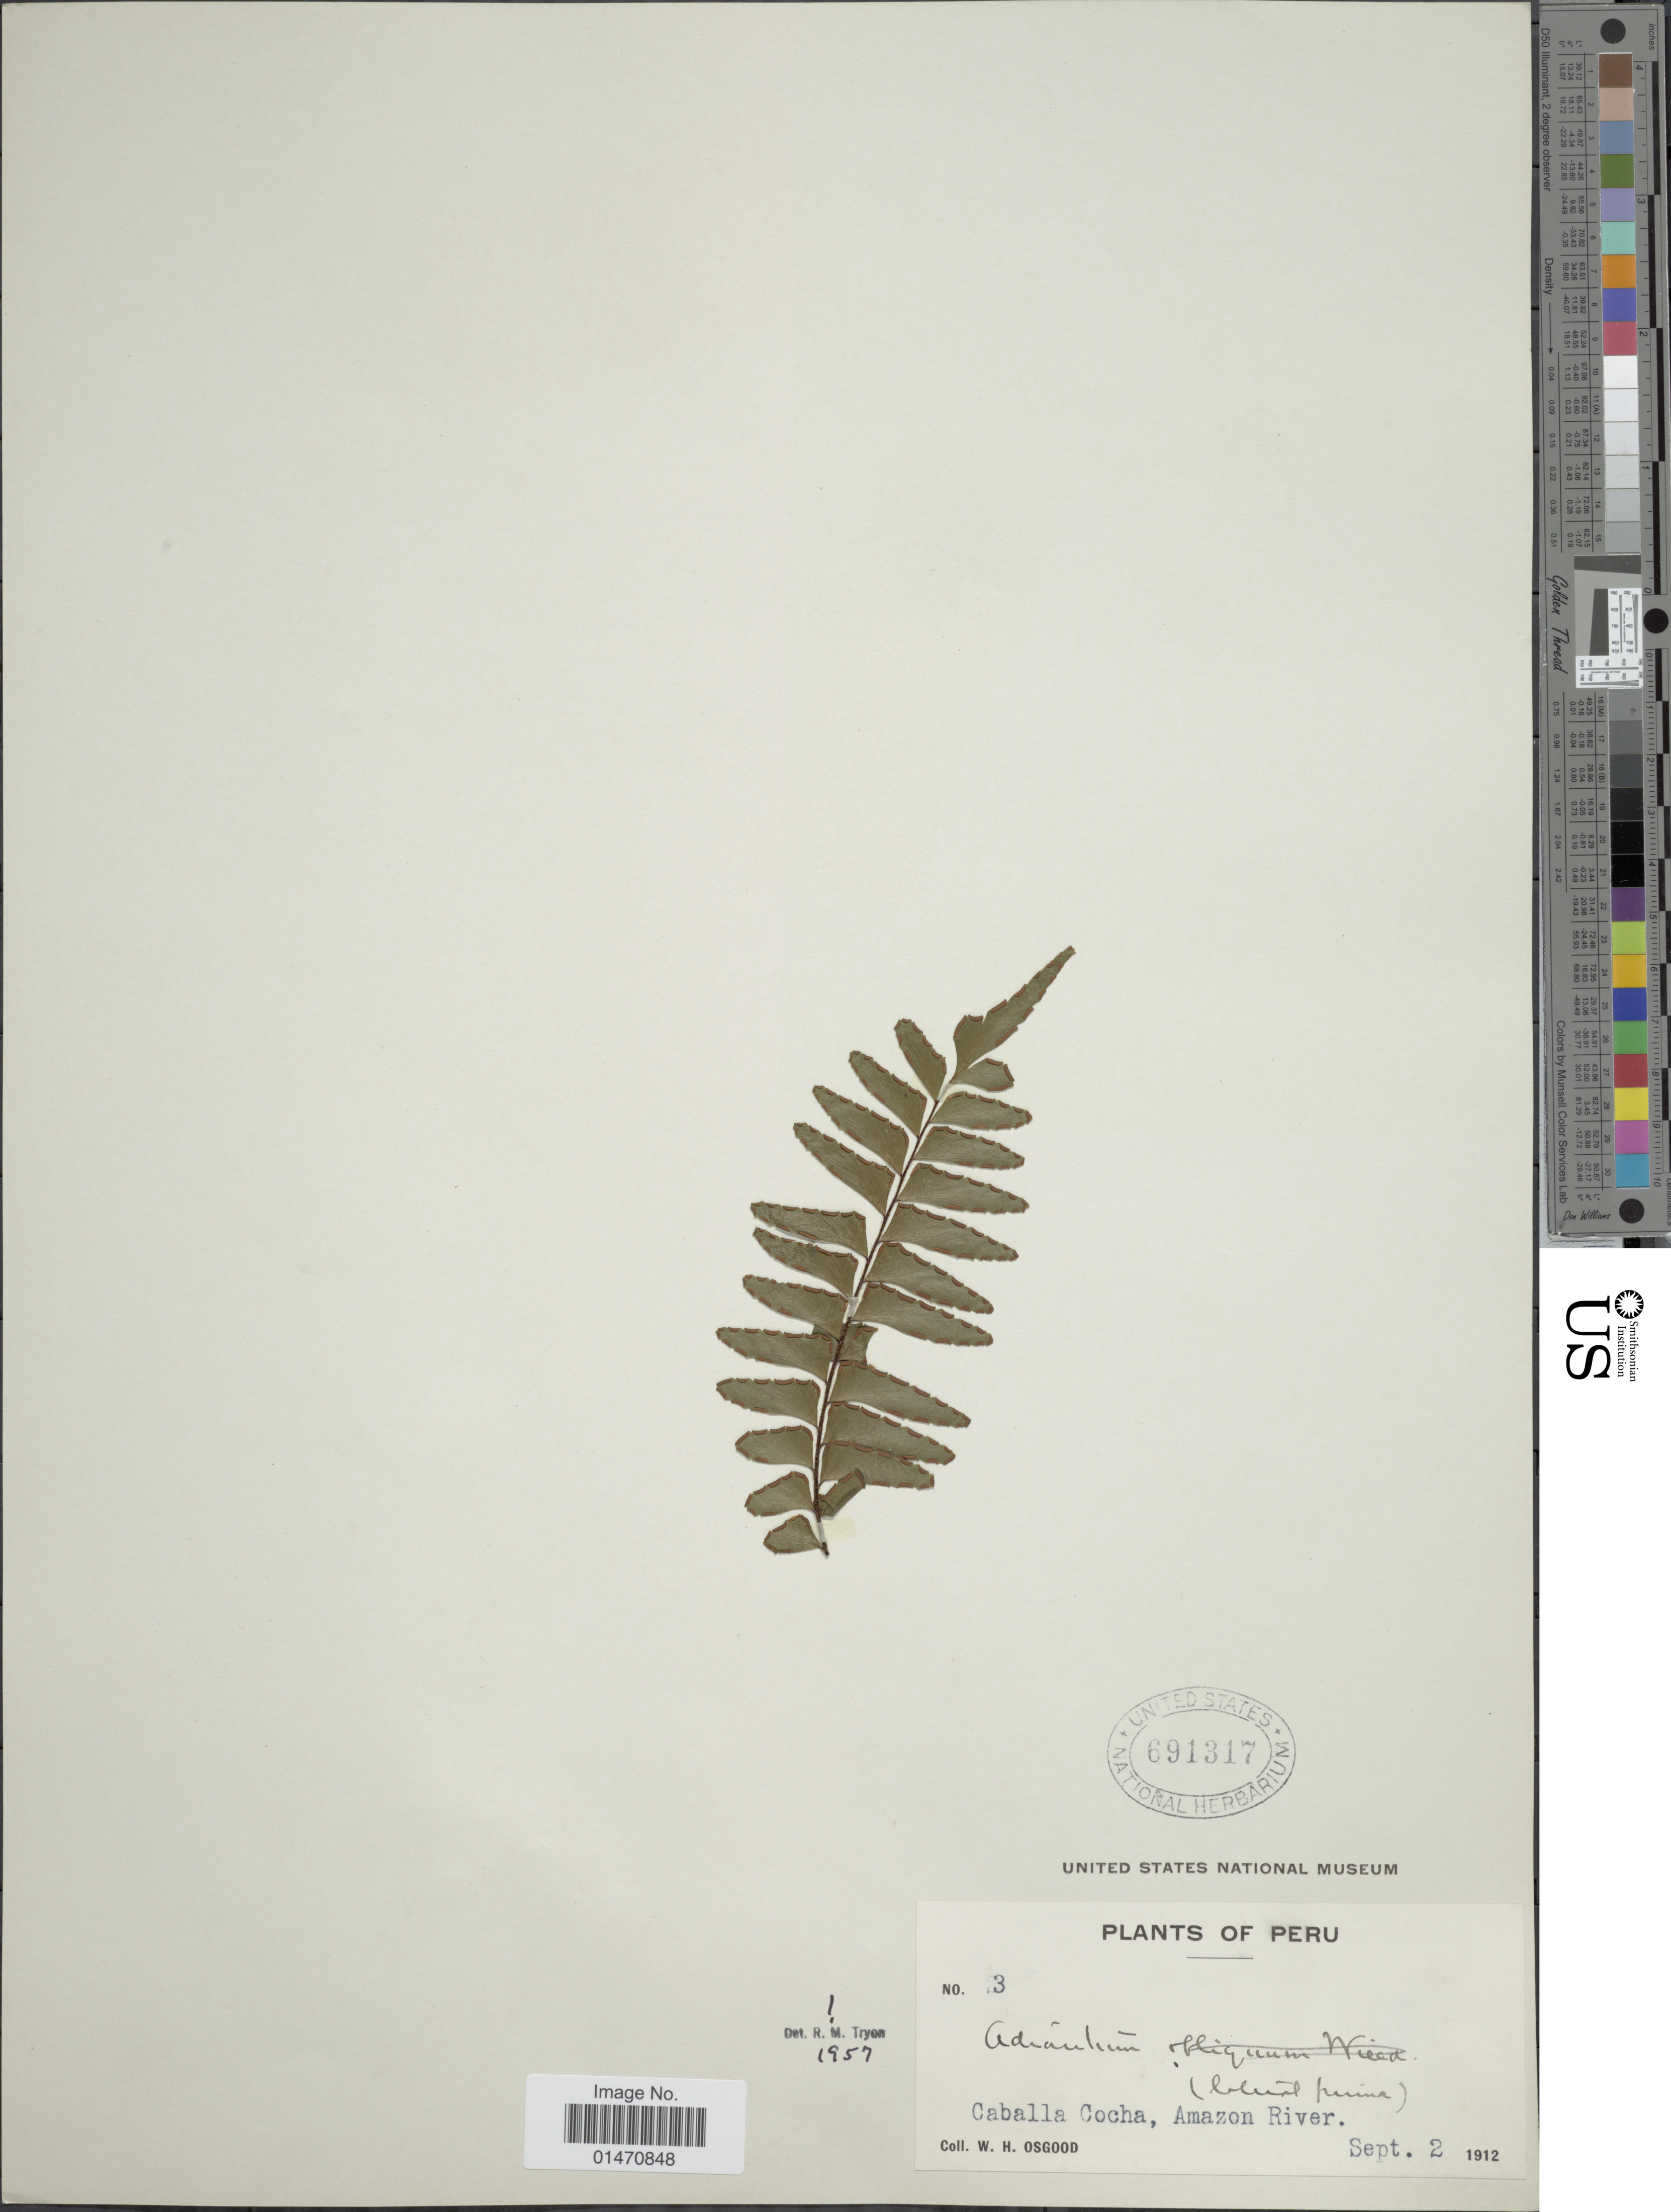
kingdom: Plantae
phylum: Tracheophyta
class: Polypodiopsida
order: Polypodiales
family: Pteridaceae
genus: Adiantum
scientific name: Adiantum obliquum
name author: Willd.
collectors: W. Osgood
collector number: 3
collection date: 1912-09-02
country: Peru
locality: Caballa Cocha, Amazon River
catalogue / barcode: US 691317